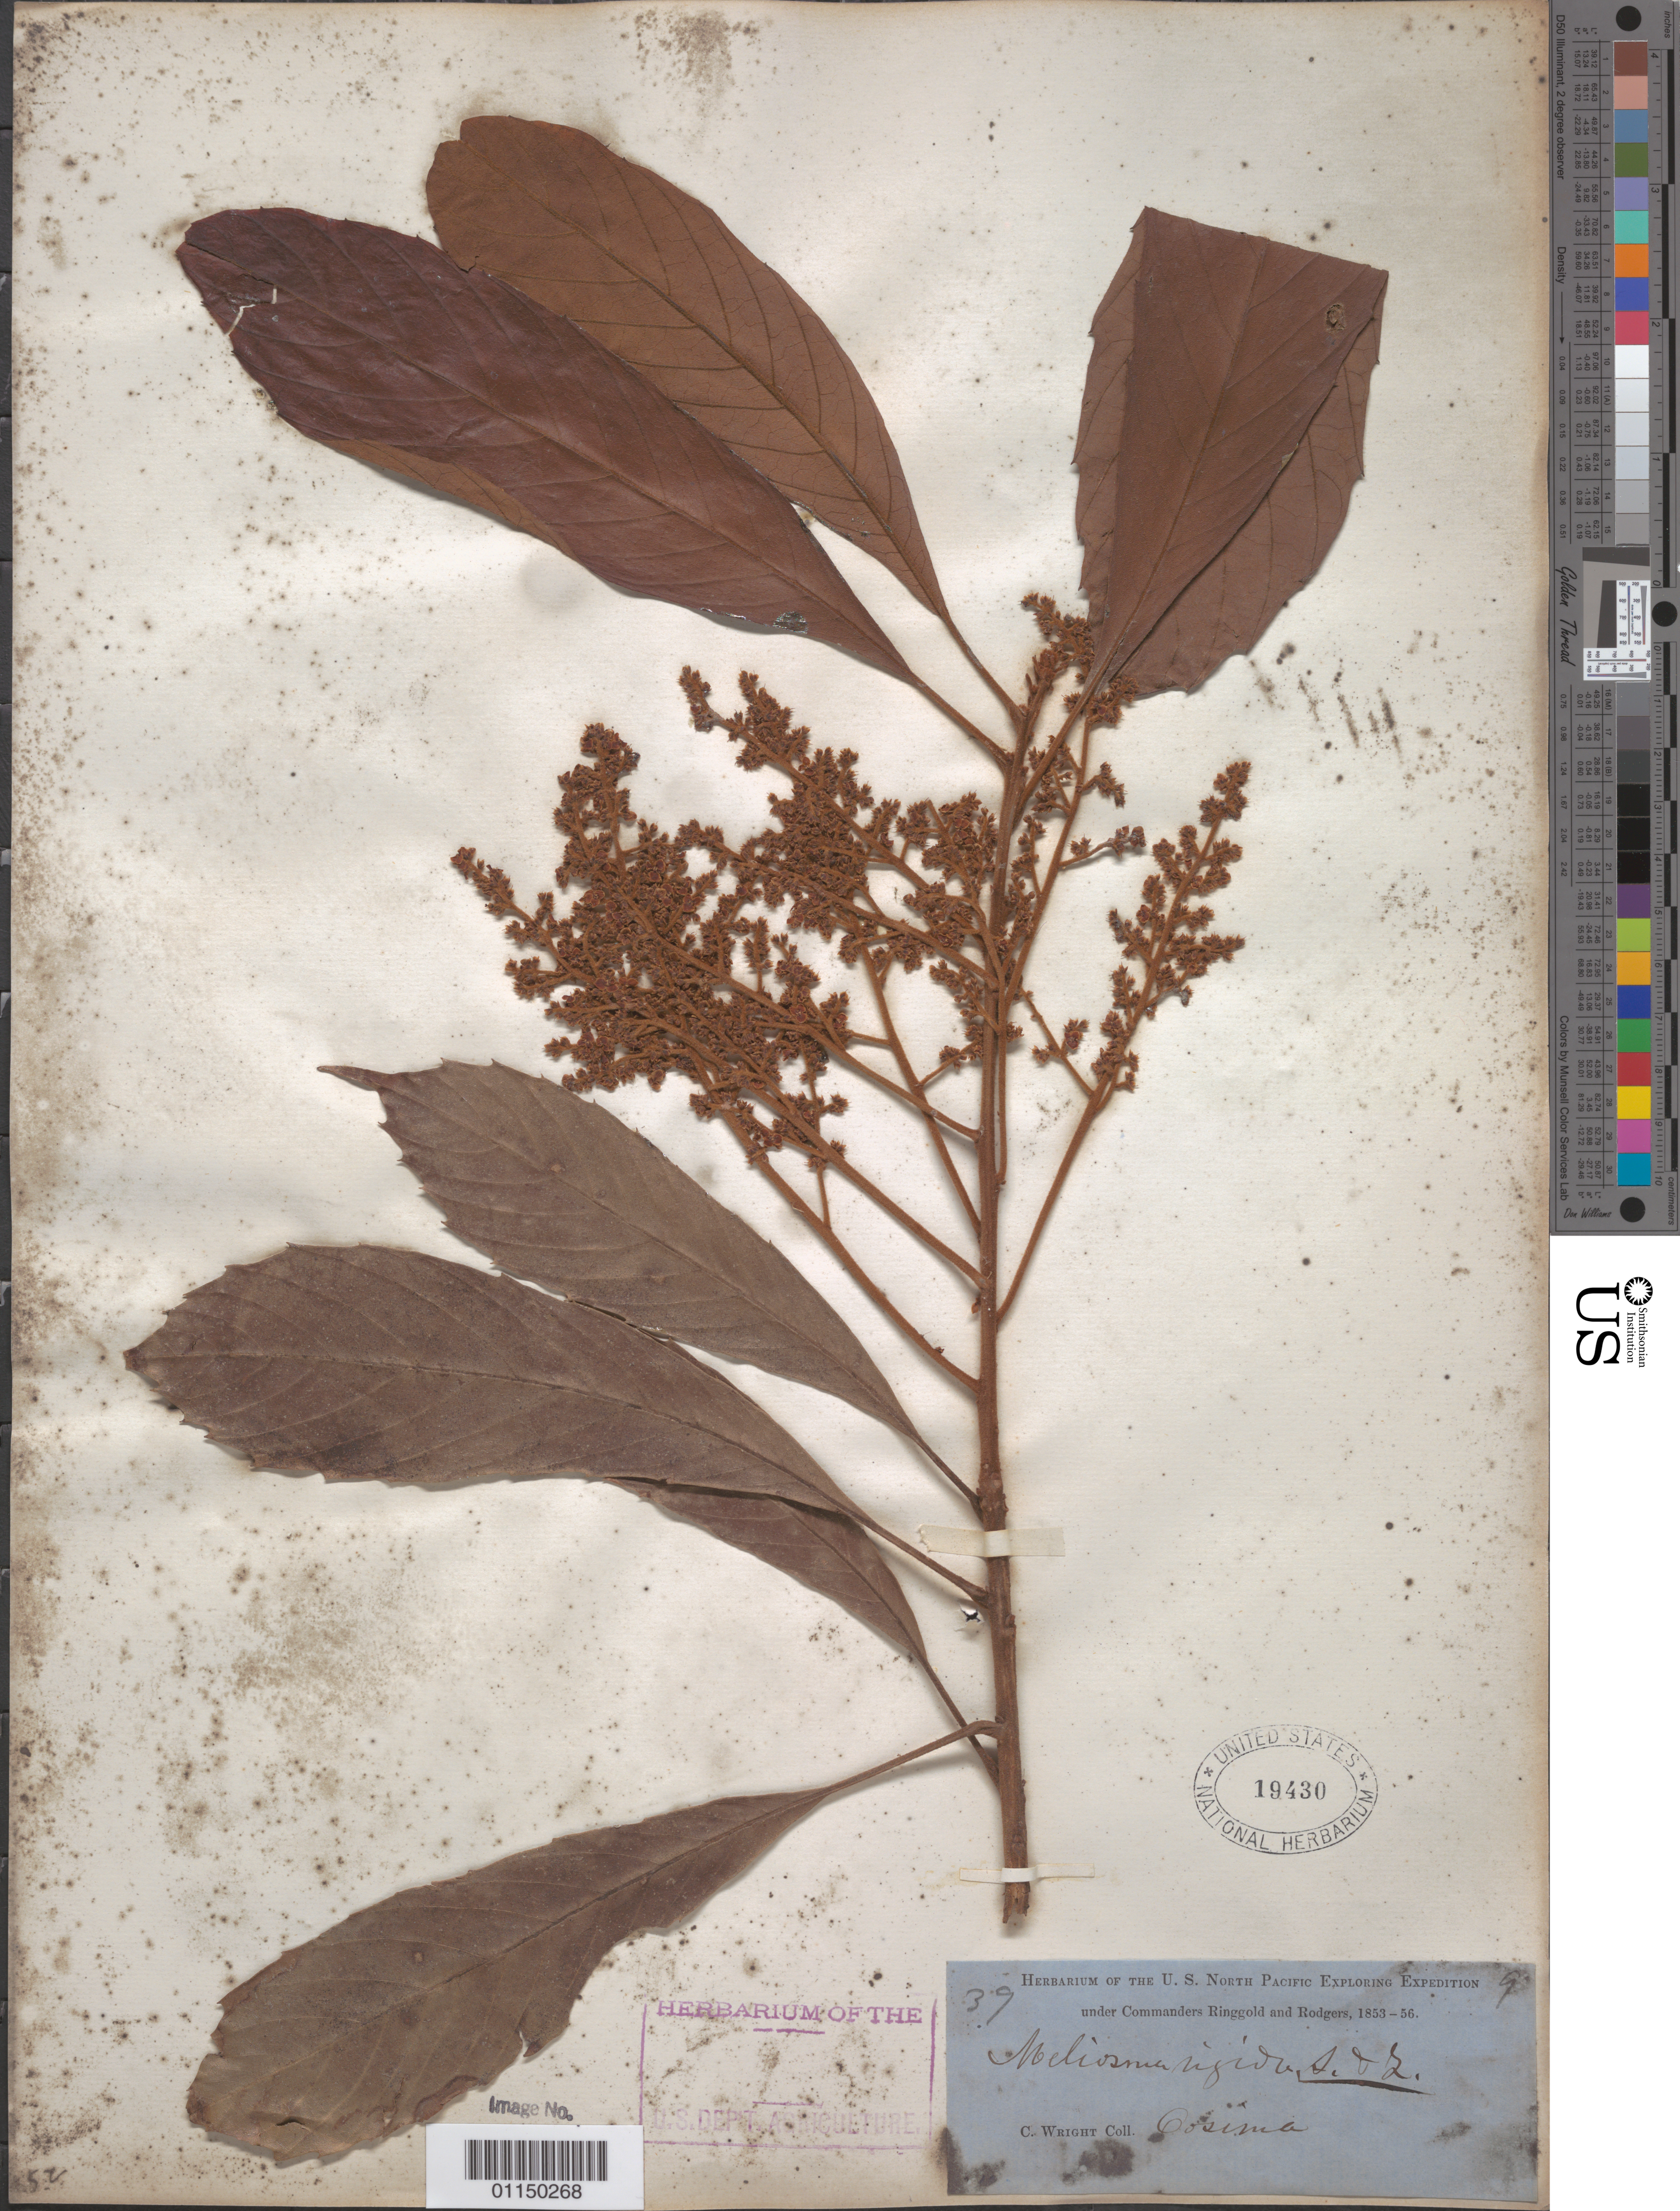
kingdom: Plantae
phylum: Tracheophyta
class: Magnoliopsida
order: Proteales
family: Sabiaceae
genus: Meliosma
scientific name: Meliosma rigida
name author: Siebold & Zucc.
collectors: C. Wright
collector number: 39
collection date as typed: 1853 to -- -- 1856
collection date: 1853/1856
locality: Gosima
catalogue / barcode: US 19430